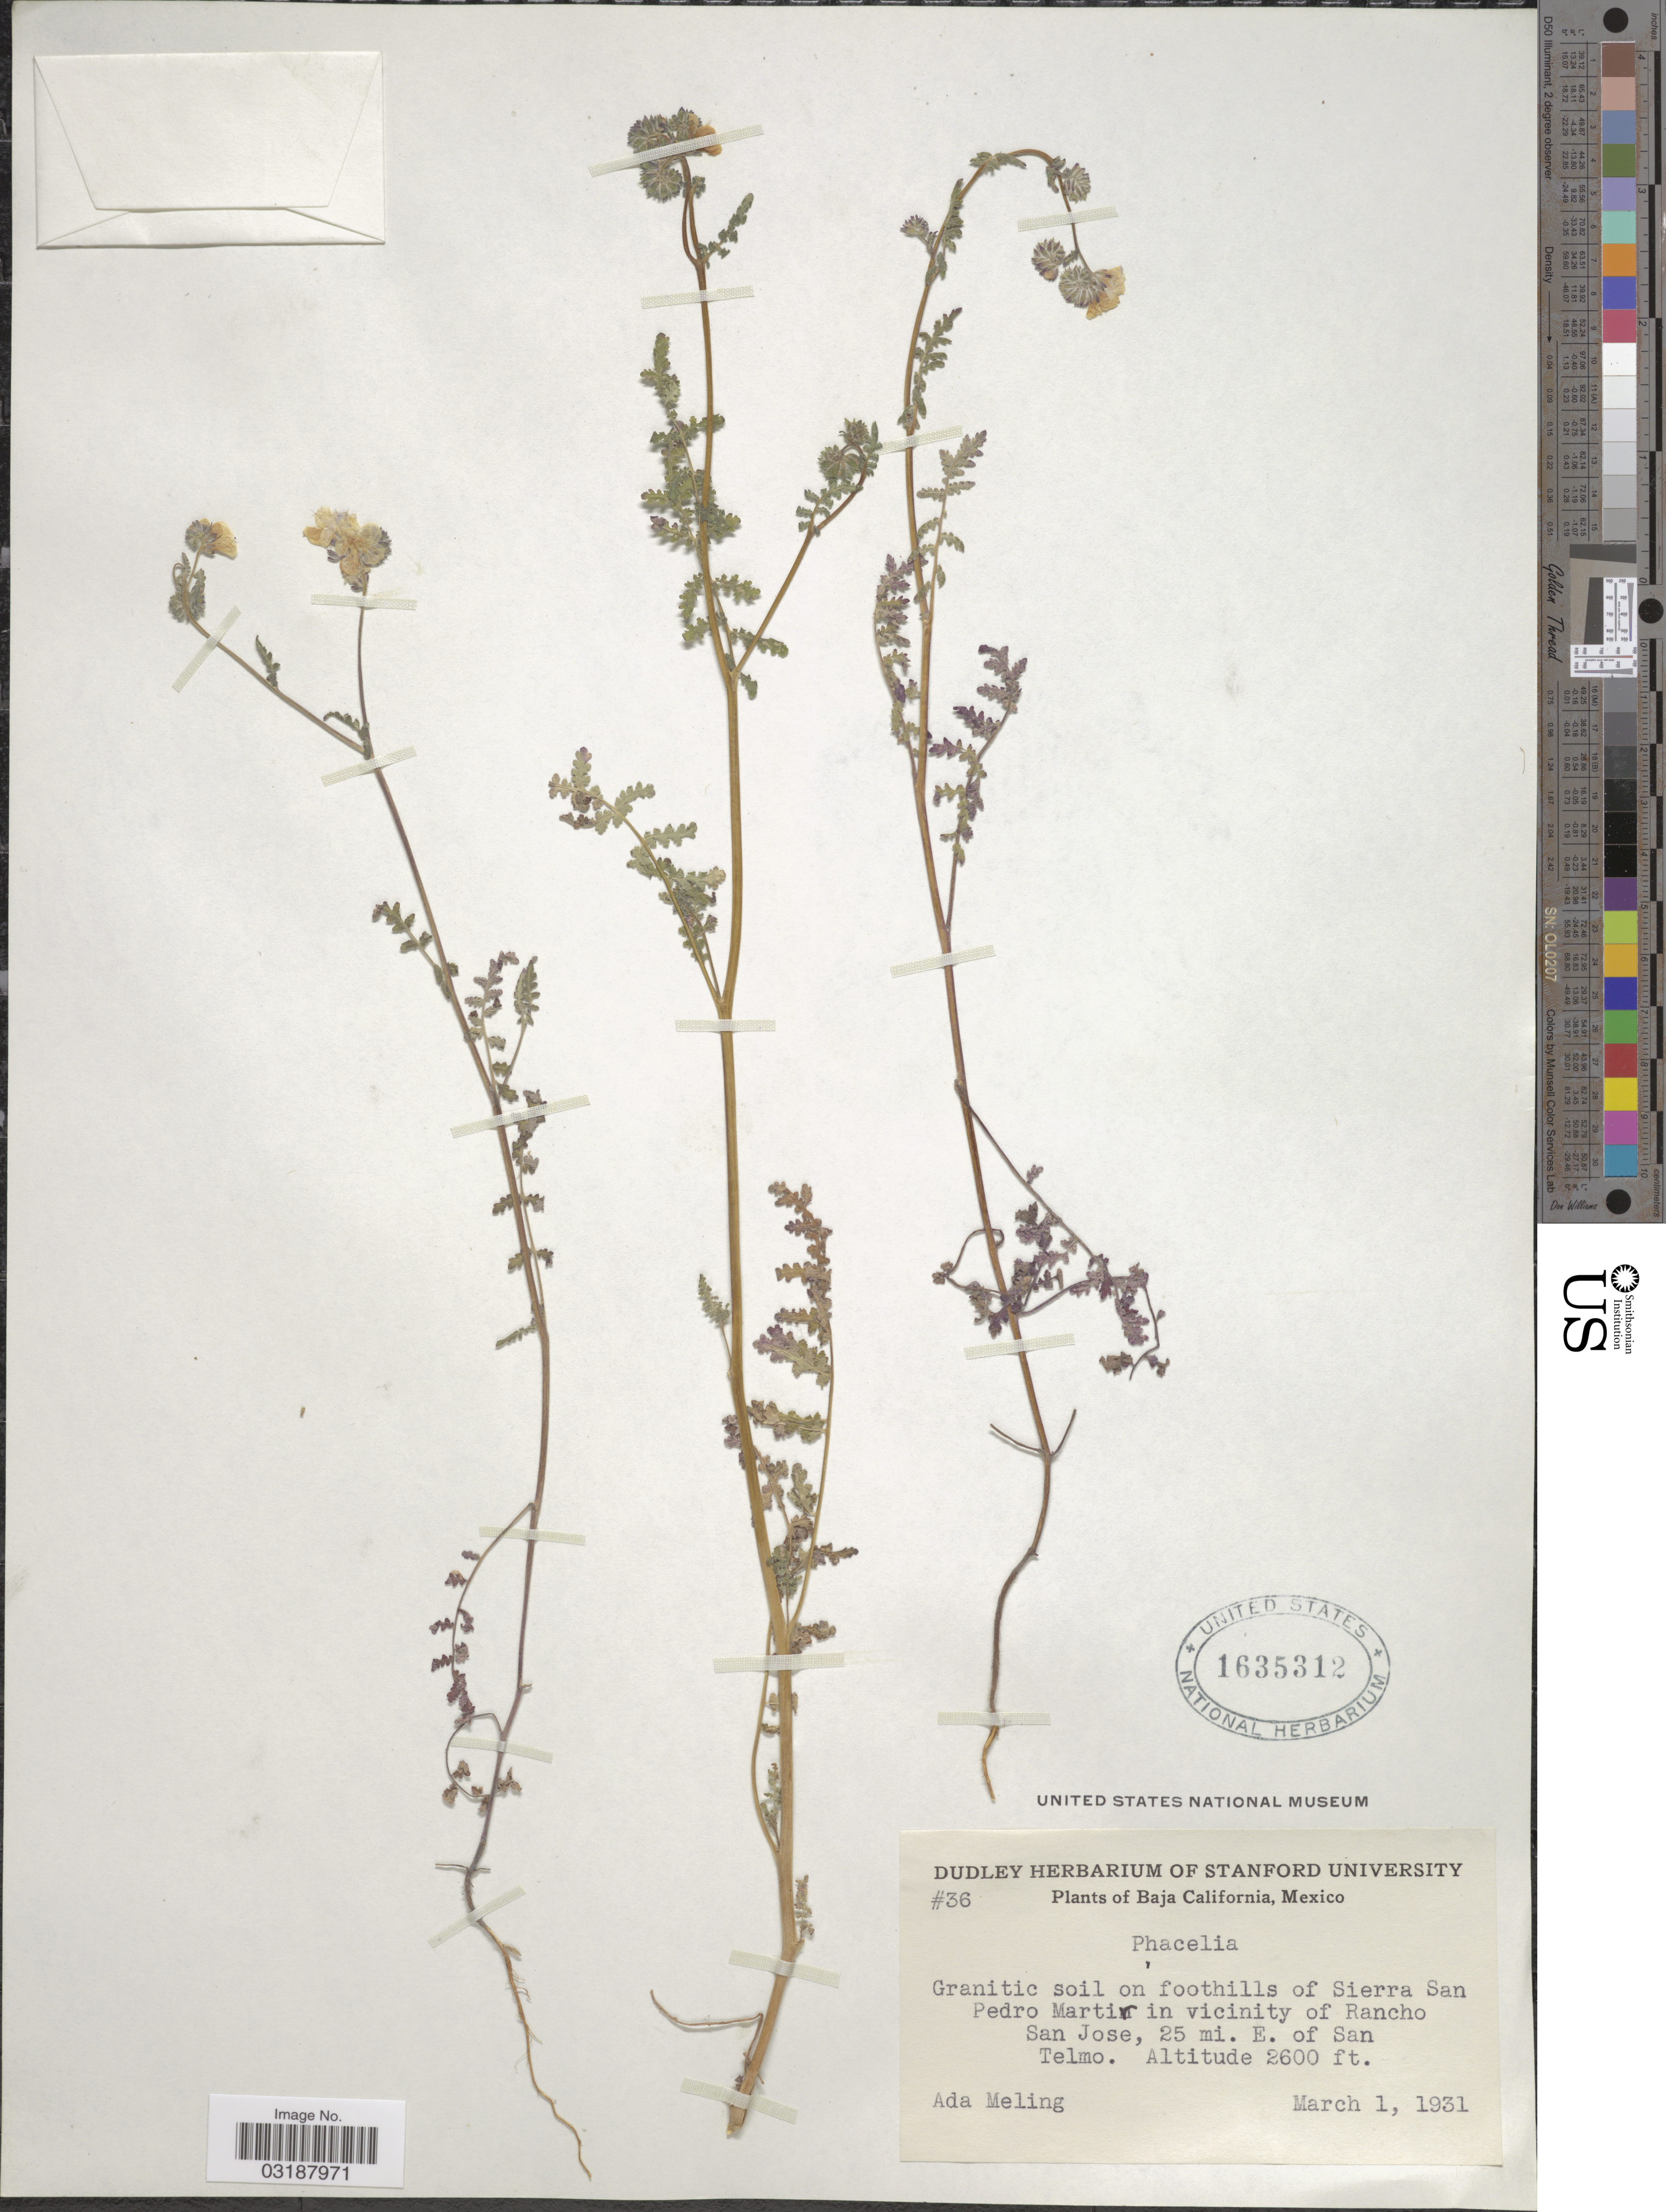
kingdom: Plantae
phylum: Tracheophyta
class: Magnoliopsida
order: Boraginales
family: Hydrophyllaceae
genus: Phacelia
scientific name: Phacelia distans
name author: Benth.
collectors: A. Meling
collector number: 36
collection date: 1931-03-01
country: Mexico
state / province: Baja California Norte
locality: Granitic soil on foothills of Sierra San Pedro Martir in vicinity of Rancho San Jose, 25 mi. E. of San Telmo.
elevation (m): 792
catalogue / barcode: US 1635312